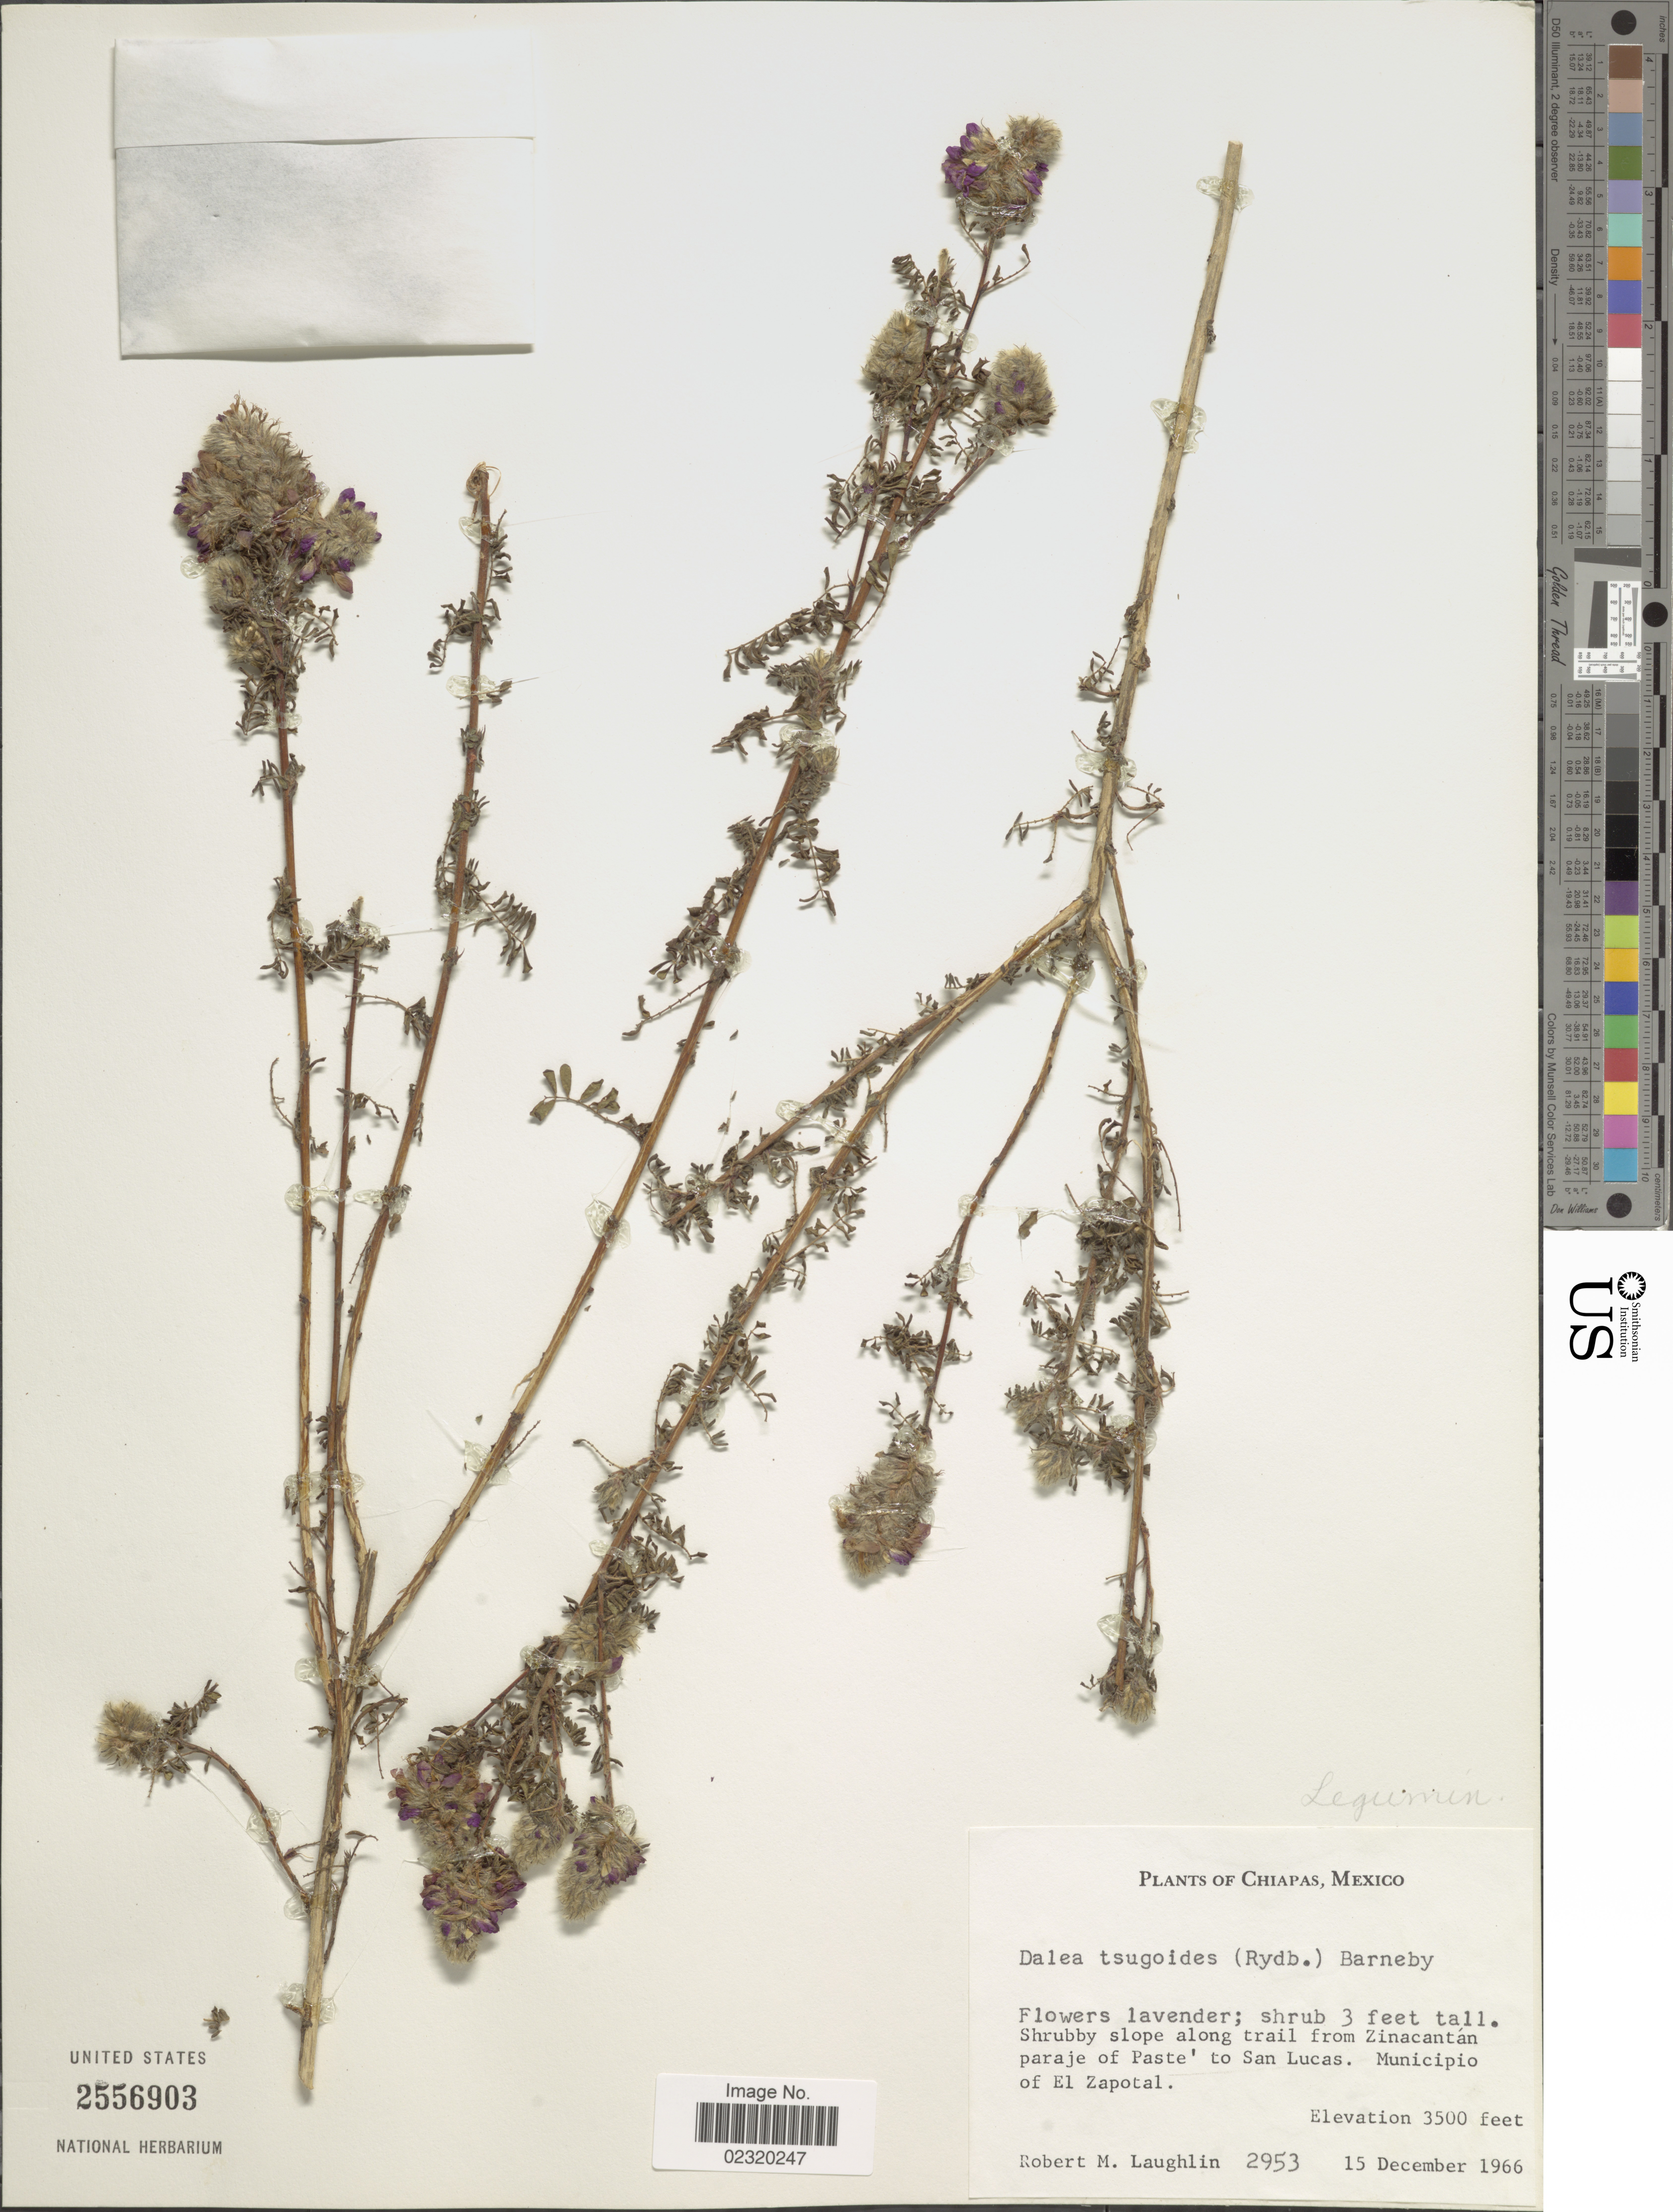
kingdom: Plantae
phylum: Tracheophyta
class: Magnoliopsida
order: Fabales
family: Fabaceae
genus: Dalea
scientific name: Dalea versicolor var. versicolor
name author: Zucc.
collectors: R. M. Laughlin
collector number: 2953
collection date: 1966-12-15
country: Mexico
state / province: Chiapas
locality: Shrubby slope along trail from Zinacantán paraje of Paste'to San Lucas. Municipio of El Zapotal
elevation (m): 1067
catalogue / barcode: US 2556903